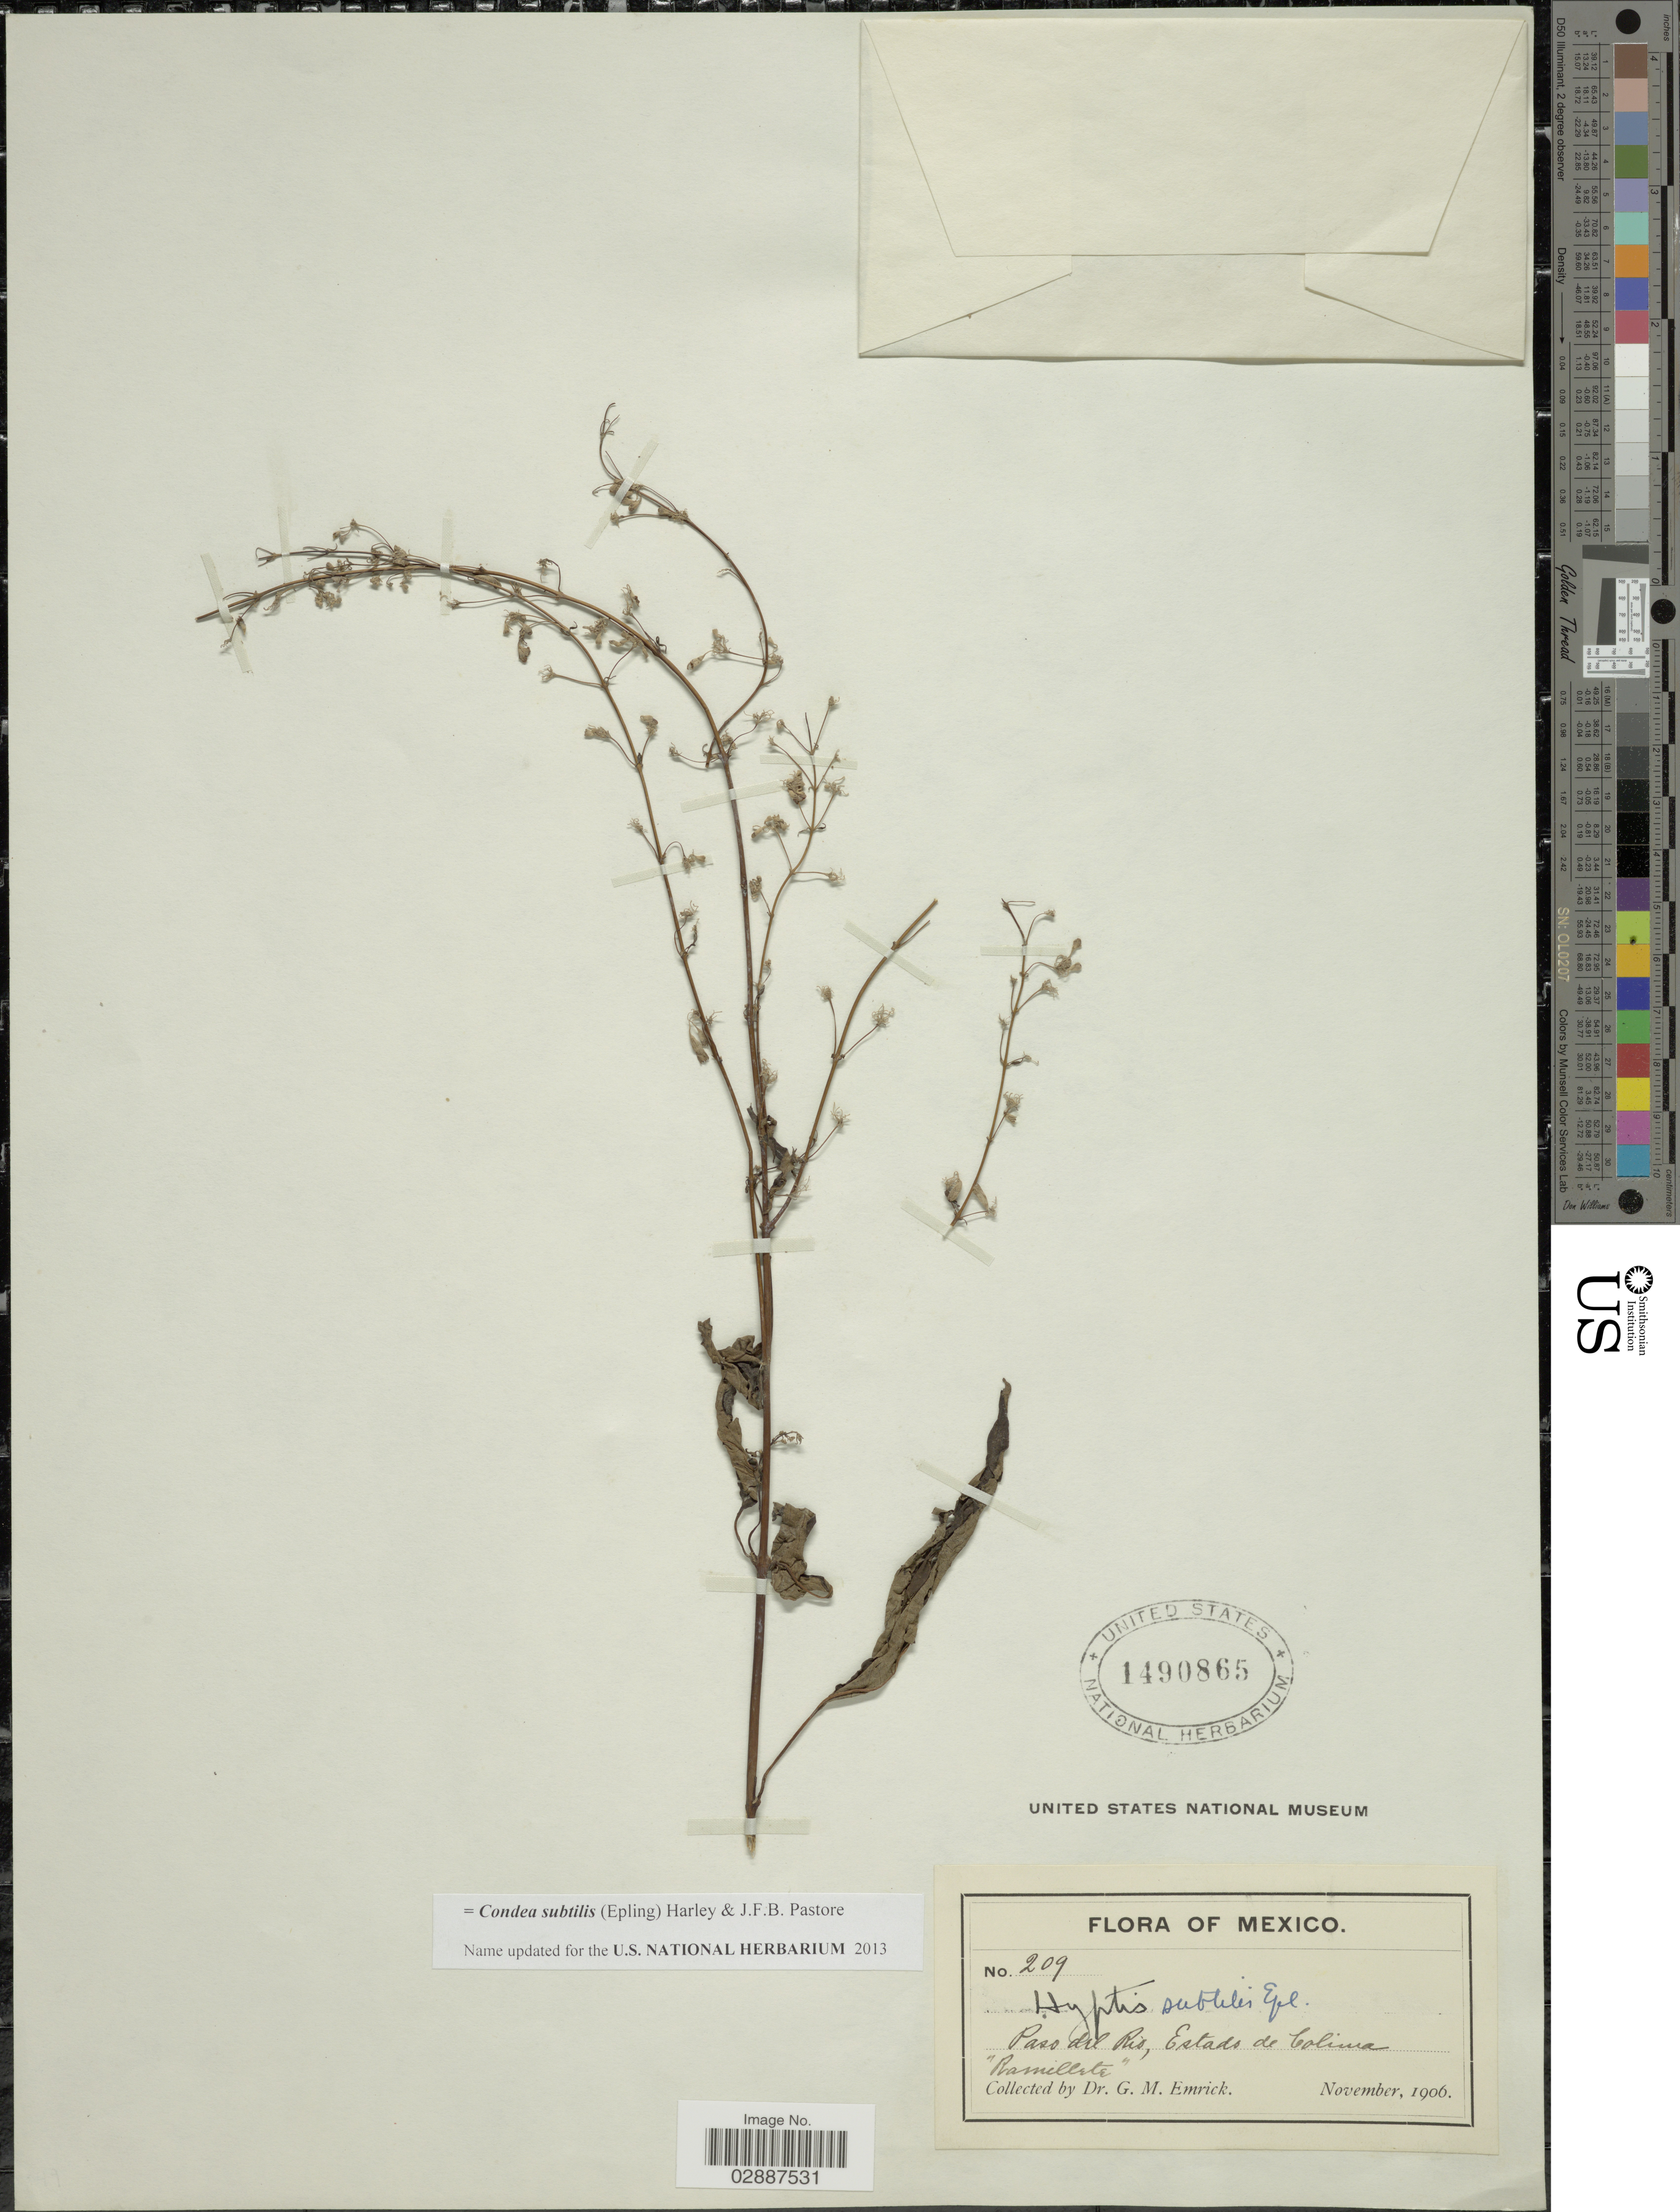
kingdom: Plantae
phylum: Tracheophyta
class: Magnoliopsida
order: Lamiales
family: Lamiaceae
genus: Condea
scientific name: Condea subtilis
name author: (Epling) Harley & J.F.B. Pastore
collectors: G. Emrick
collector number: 209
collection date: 1906-11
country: Mexico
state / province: Colima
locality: Paso del Rio.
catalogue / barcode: US 1490865